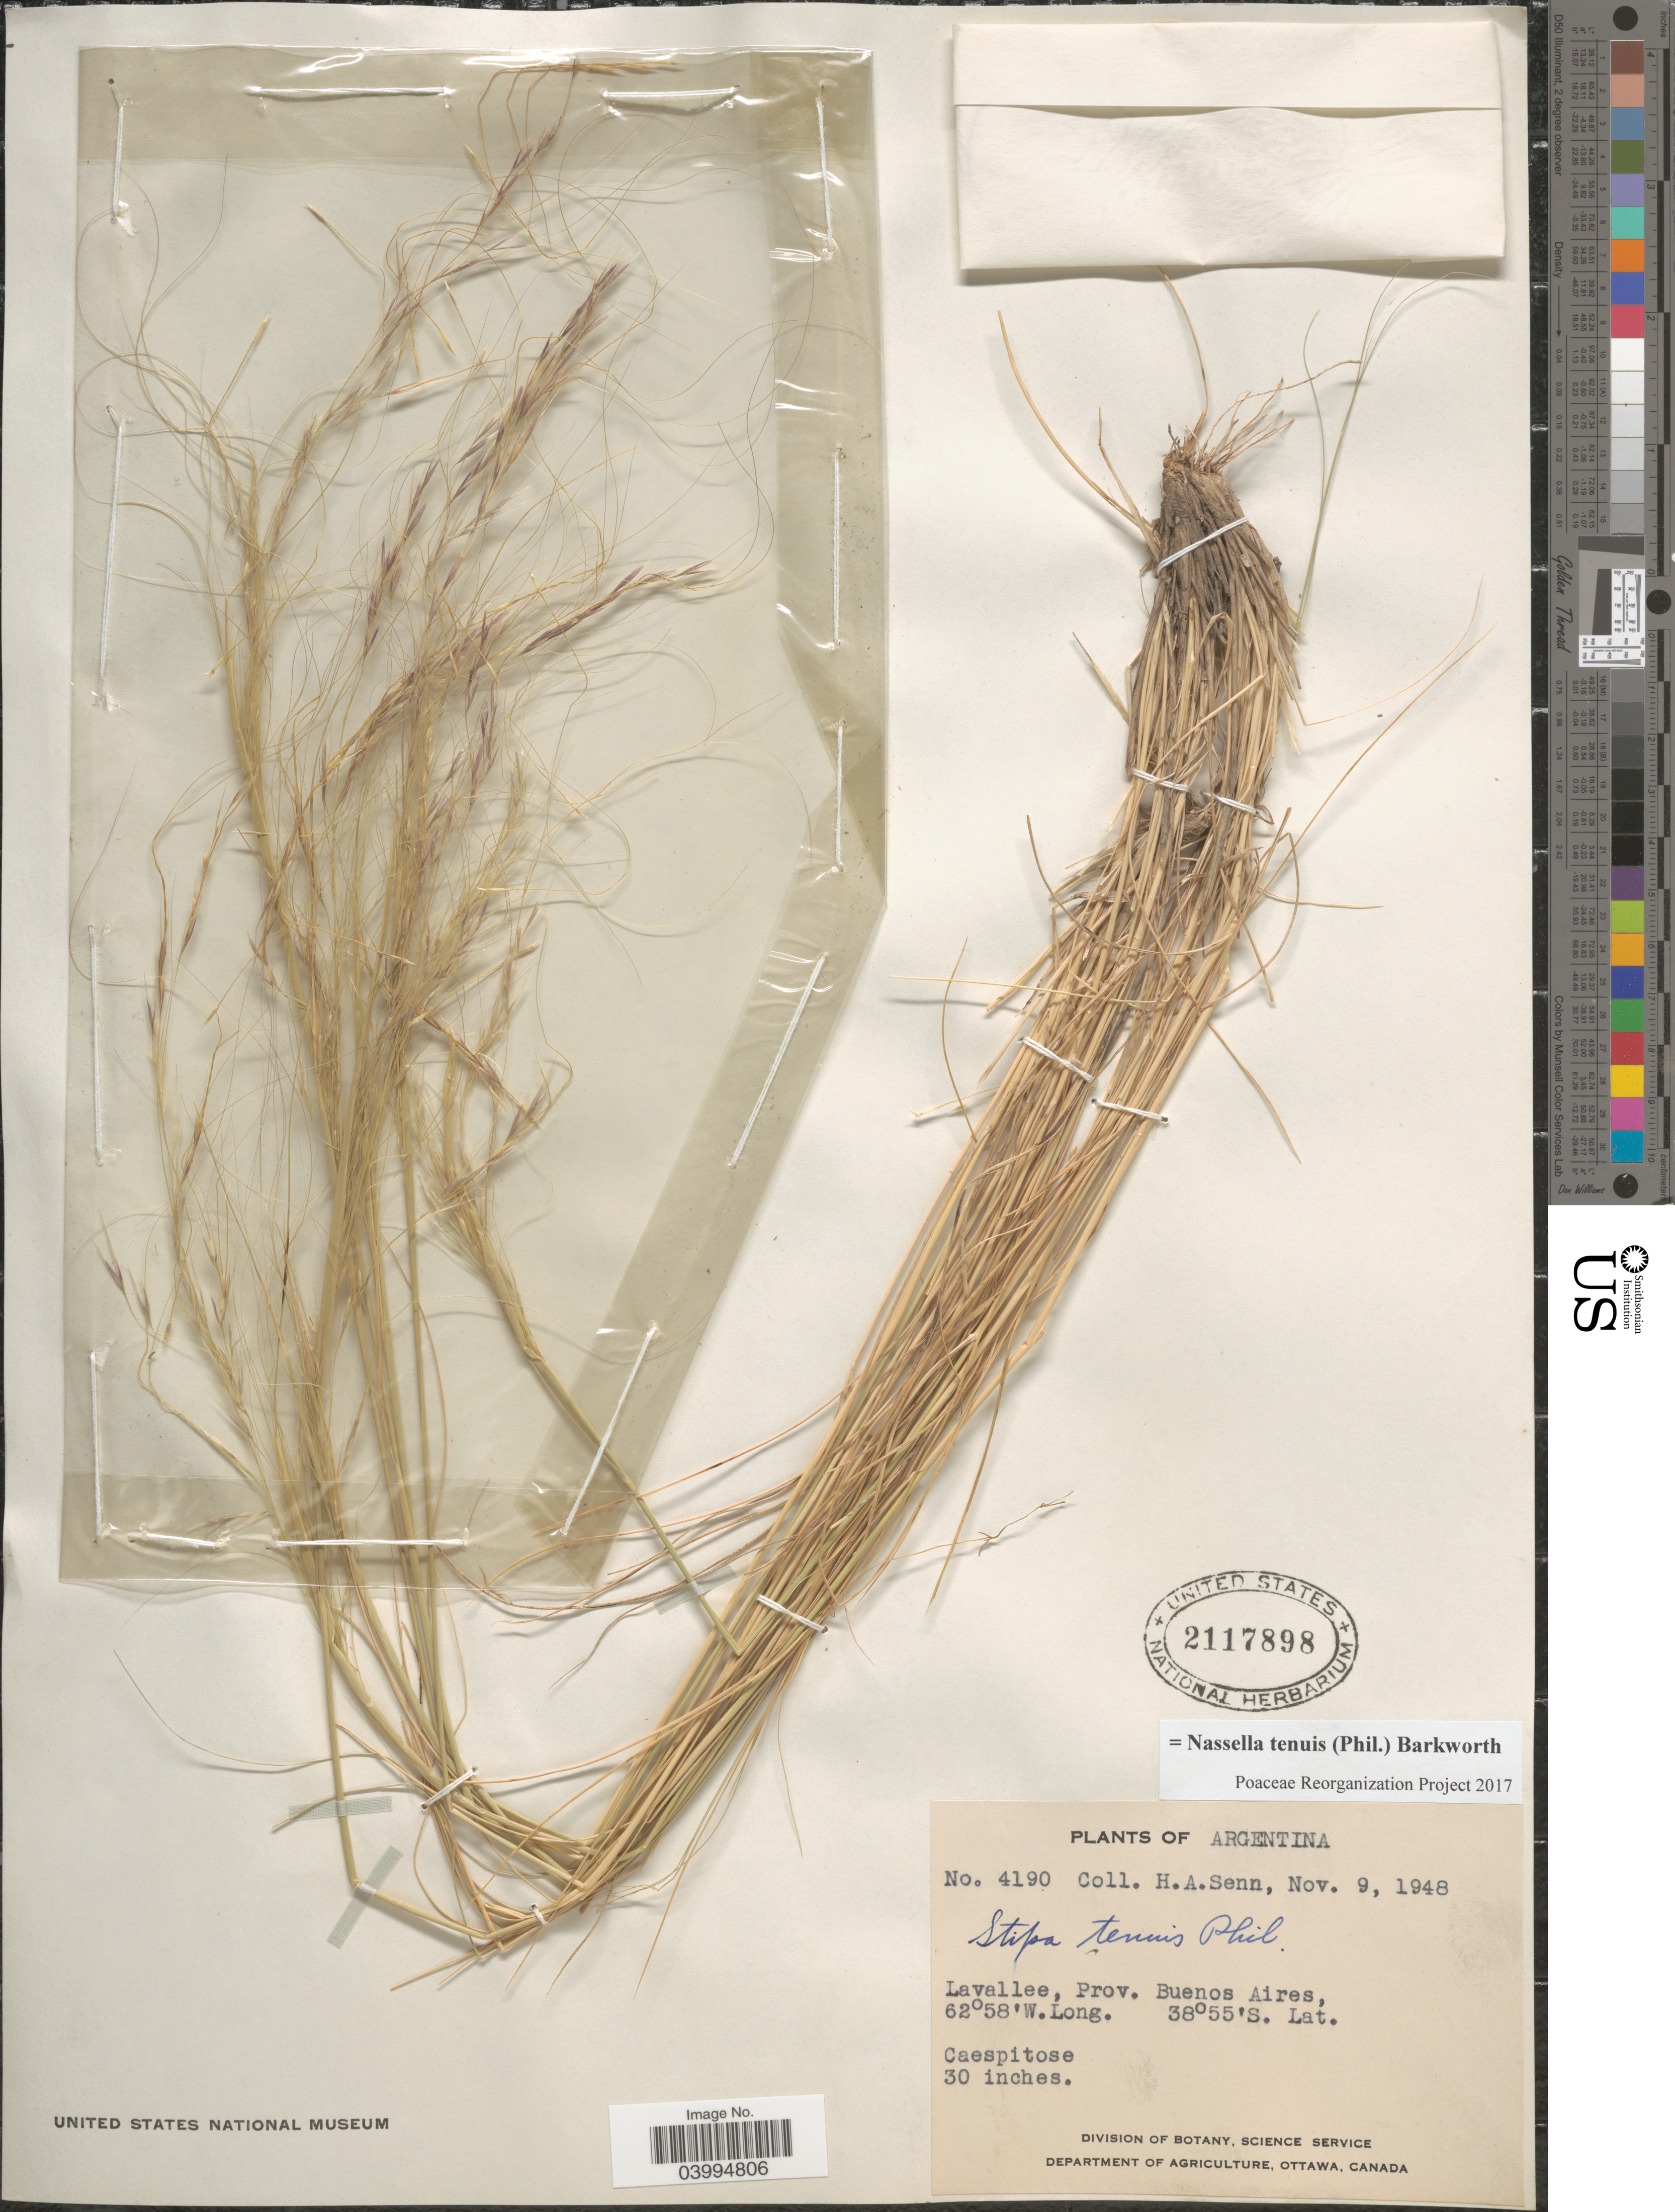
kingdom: Plantae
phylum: Tracheophyta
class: Liliopsida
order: Poales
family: Poaceae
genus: Nassella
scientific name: Nassella tenuis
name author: (Phil.) Barkworth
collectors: H. Senn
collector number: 4190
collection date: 1948-11-09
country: Argentina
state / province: Buenos Aires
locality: Lavallee.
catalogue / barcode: US 2117898